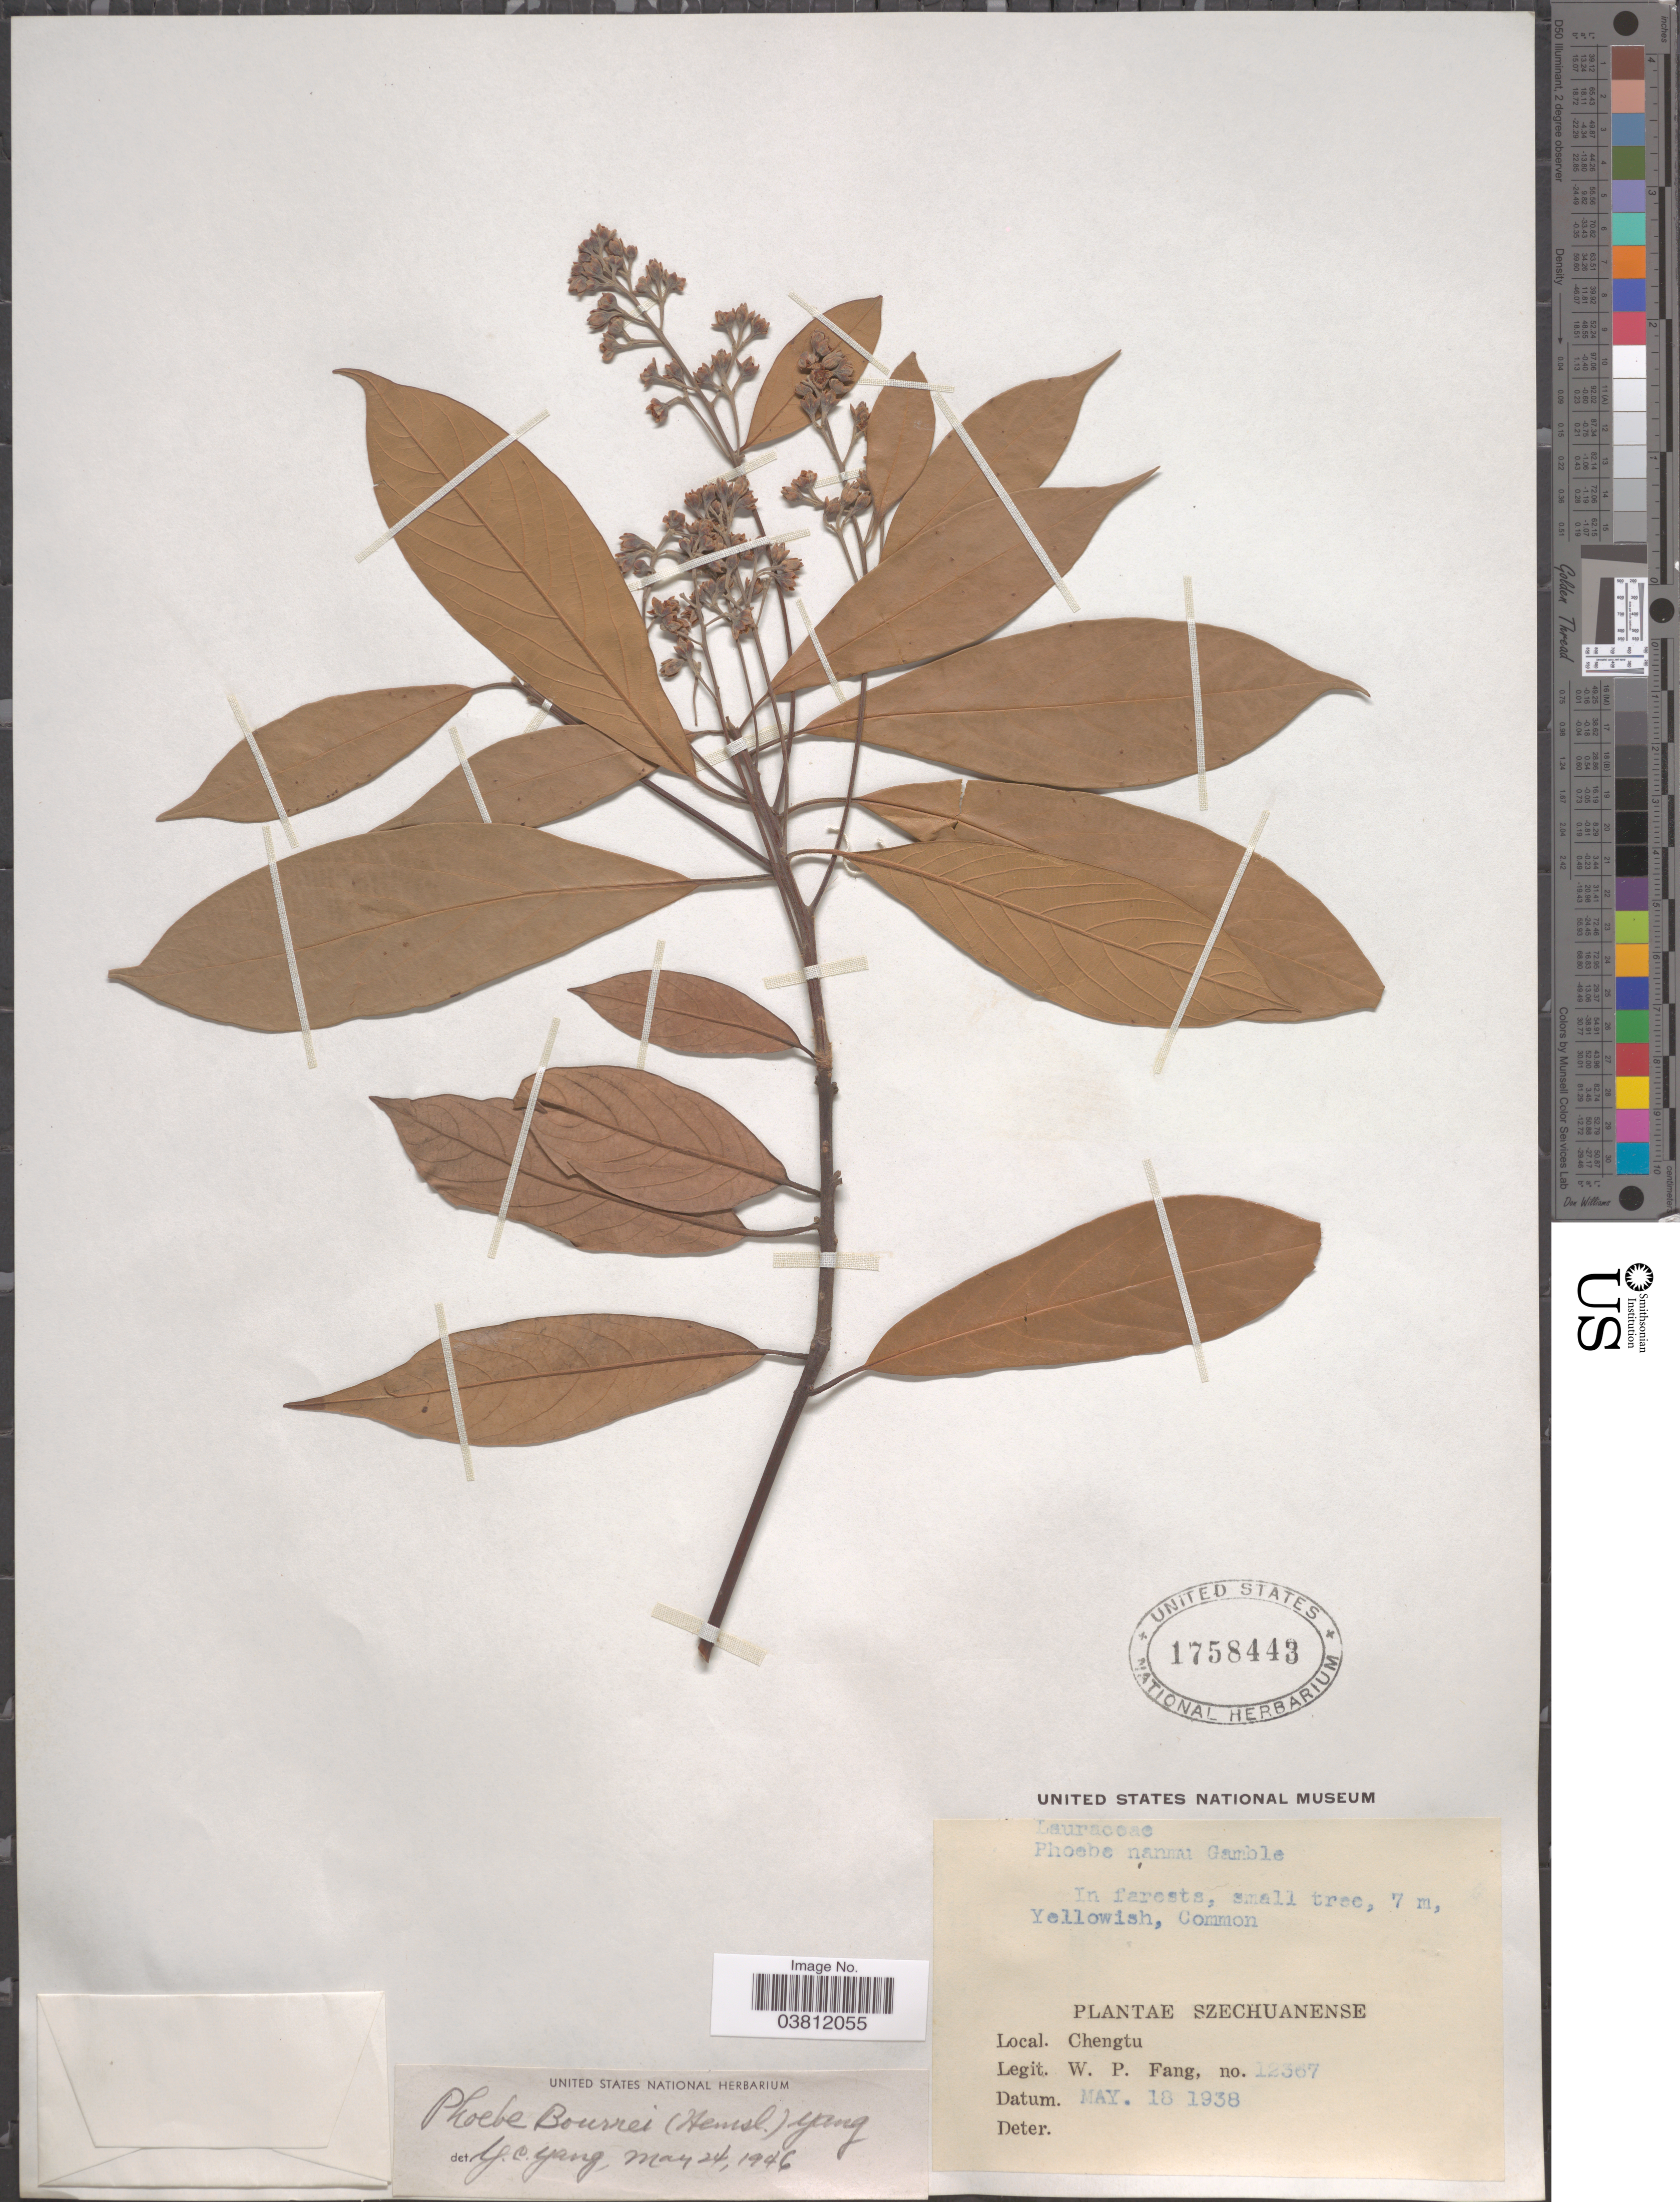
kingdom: Plantae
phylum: Tracheophyta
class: Magnoliopsida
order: Laurales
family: Lauraceae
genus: Phoebe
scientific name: Phoebe bournei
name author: (Hemsl.) Y.C. Yang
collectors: W. P. Fang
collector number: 12367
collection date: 1938-05-18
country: China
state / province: Sichuan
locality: Szechuanense. Chentu.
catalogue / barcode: US 1758443